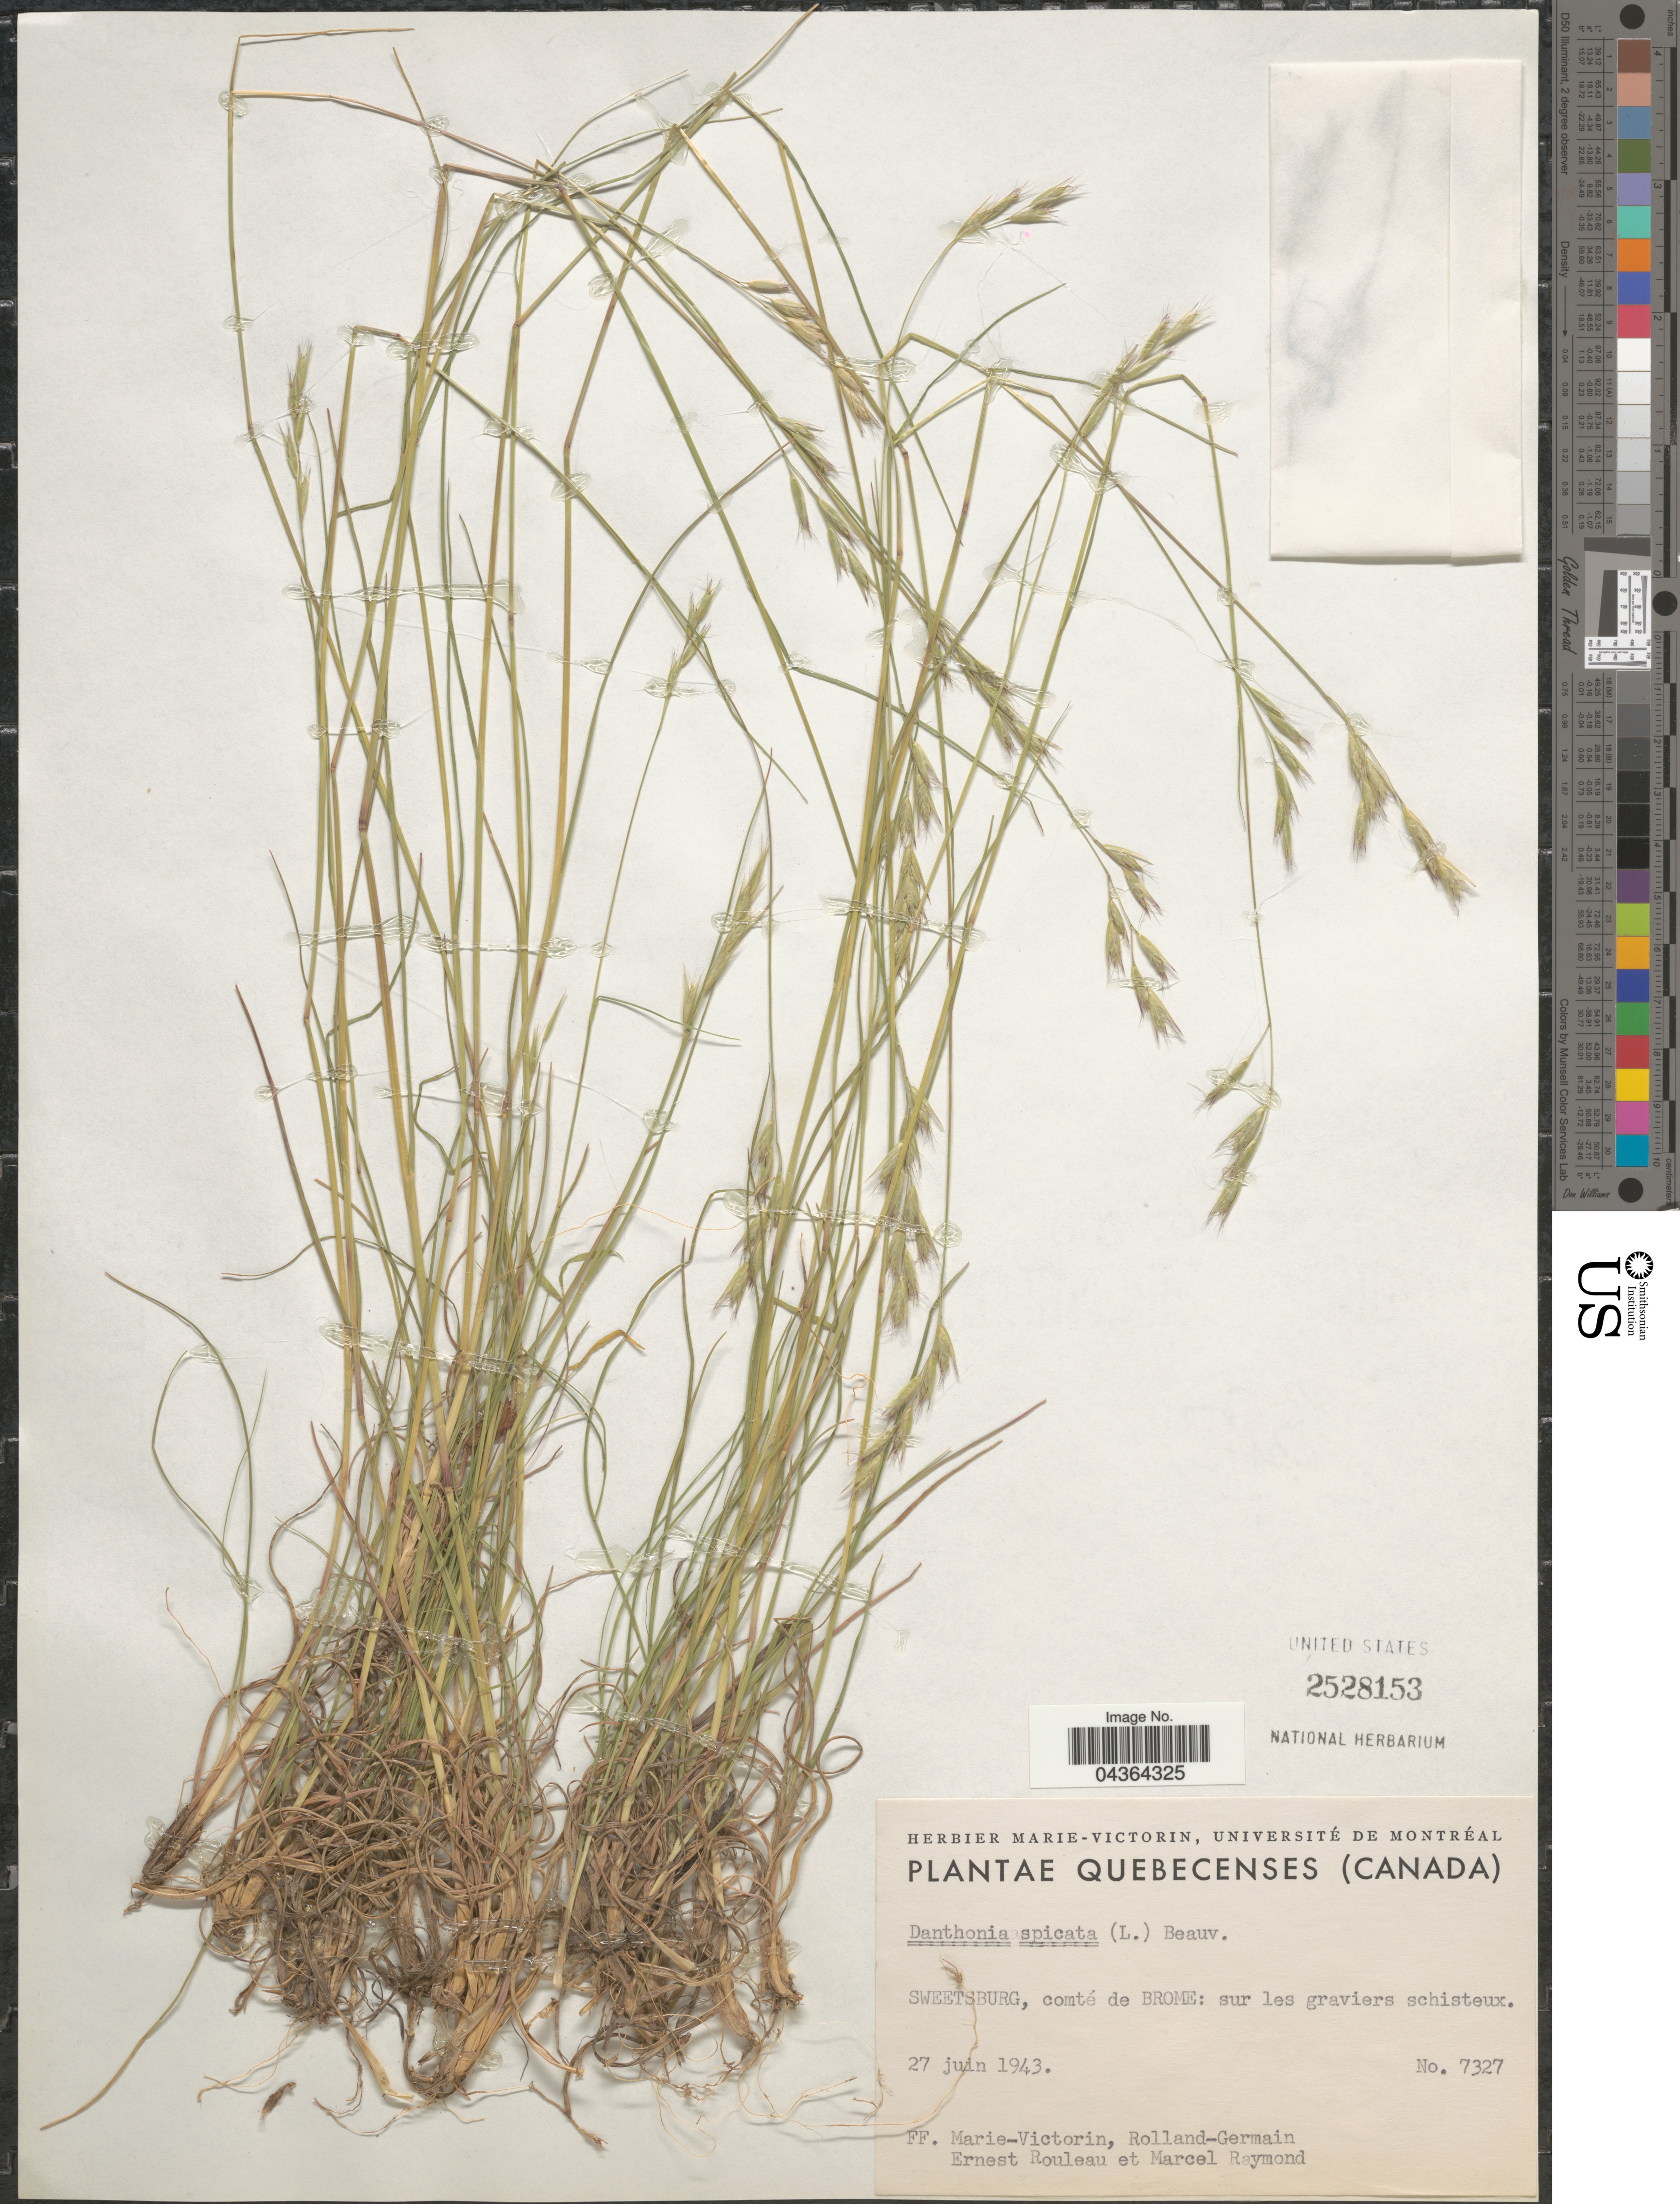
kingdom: Plantae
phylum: Tracheophyta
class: Liliopsida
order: Poales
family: Poaceae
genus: Danthonia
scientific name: Danthonia spicata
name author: (L.) P. Beauv. ex Roem. & Schult.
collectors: F. Marie-Victorin, Rolland-Germain, J. Rouleau & M. Raymond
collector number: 7327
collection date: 1943-06-27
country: Canada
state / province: Quebec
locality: Quebecenses. Sweetsburg, comté de Brome: sur les graviers schisteux.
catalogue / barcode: US 2528153